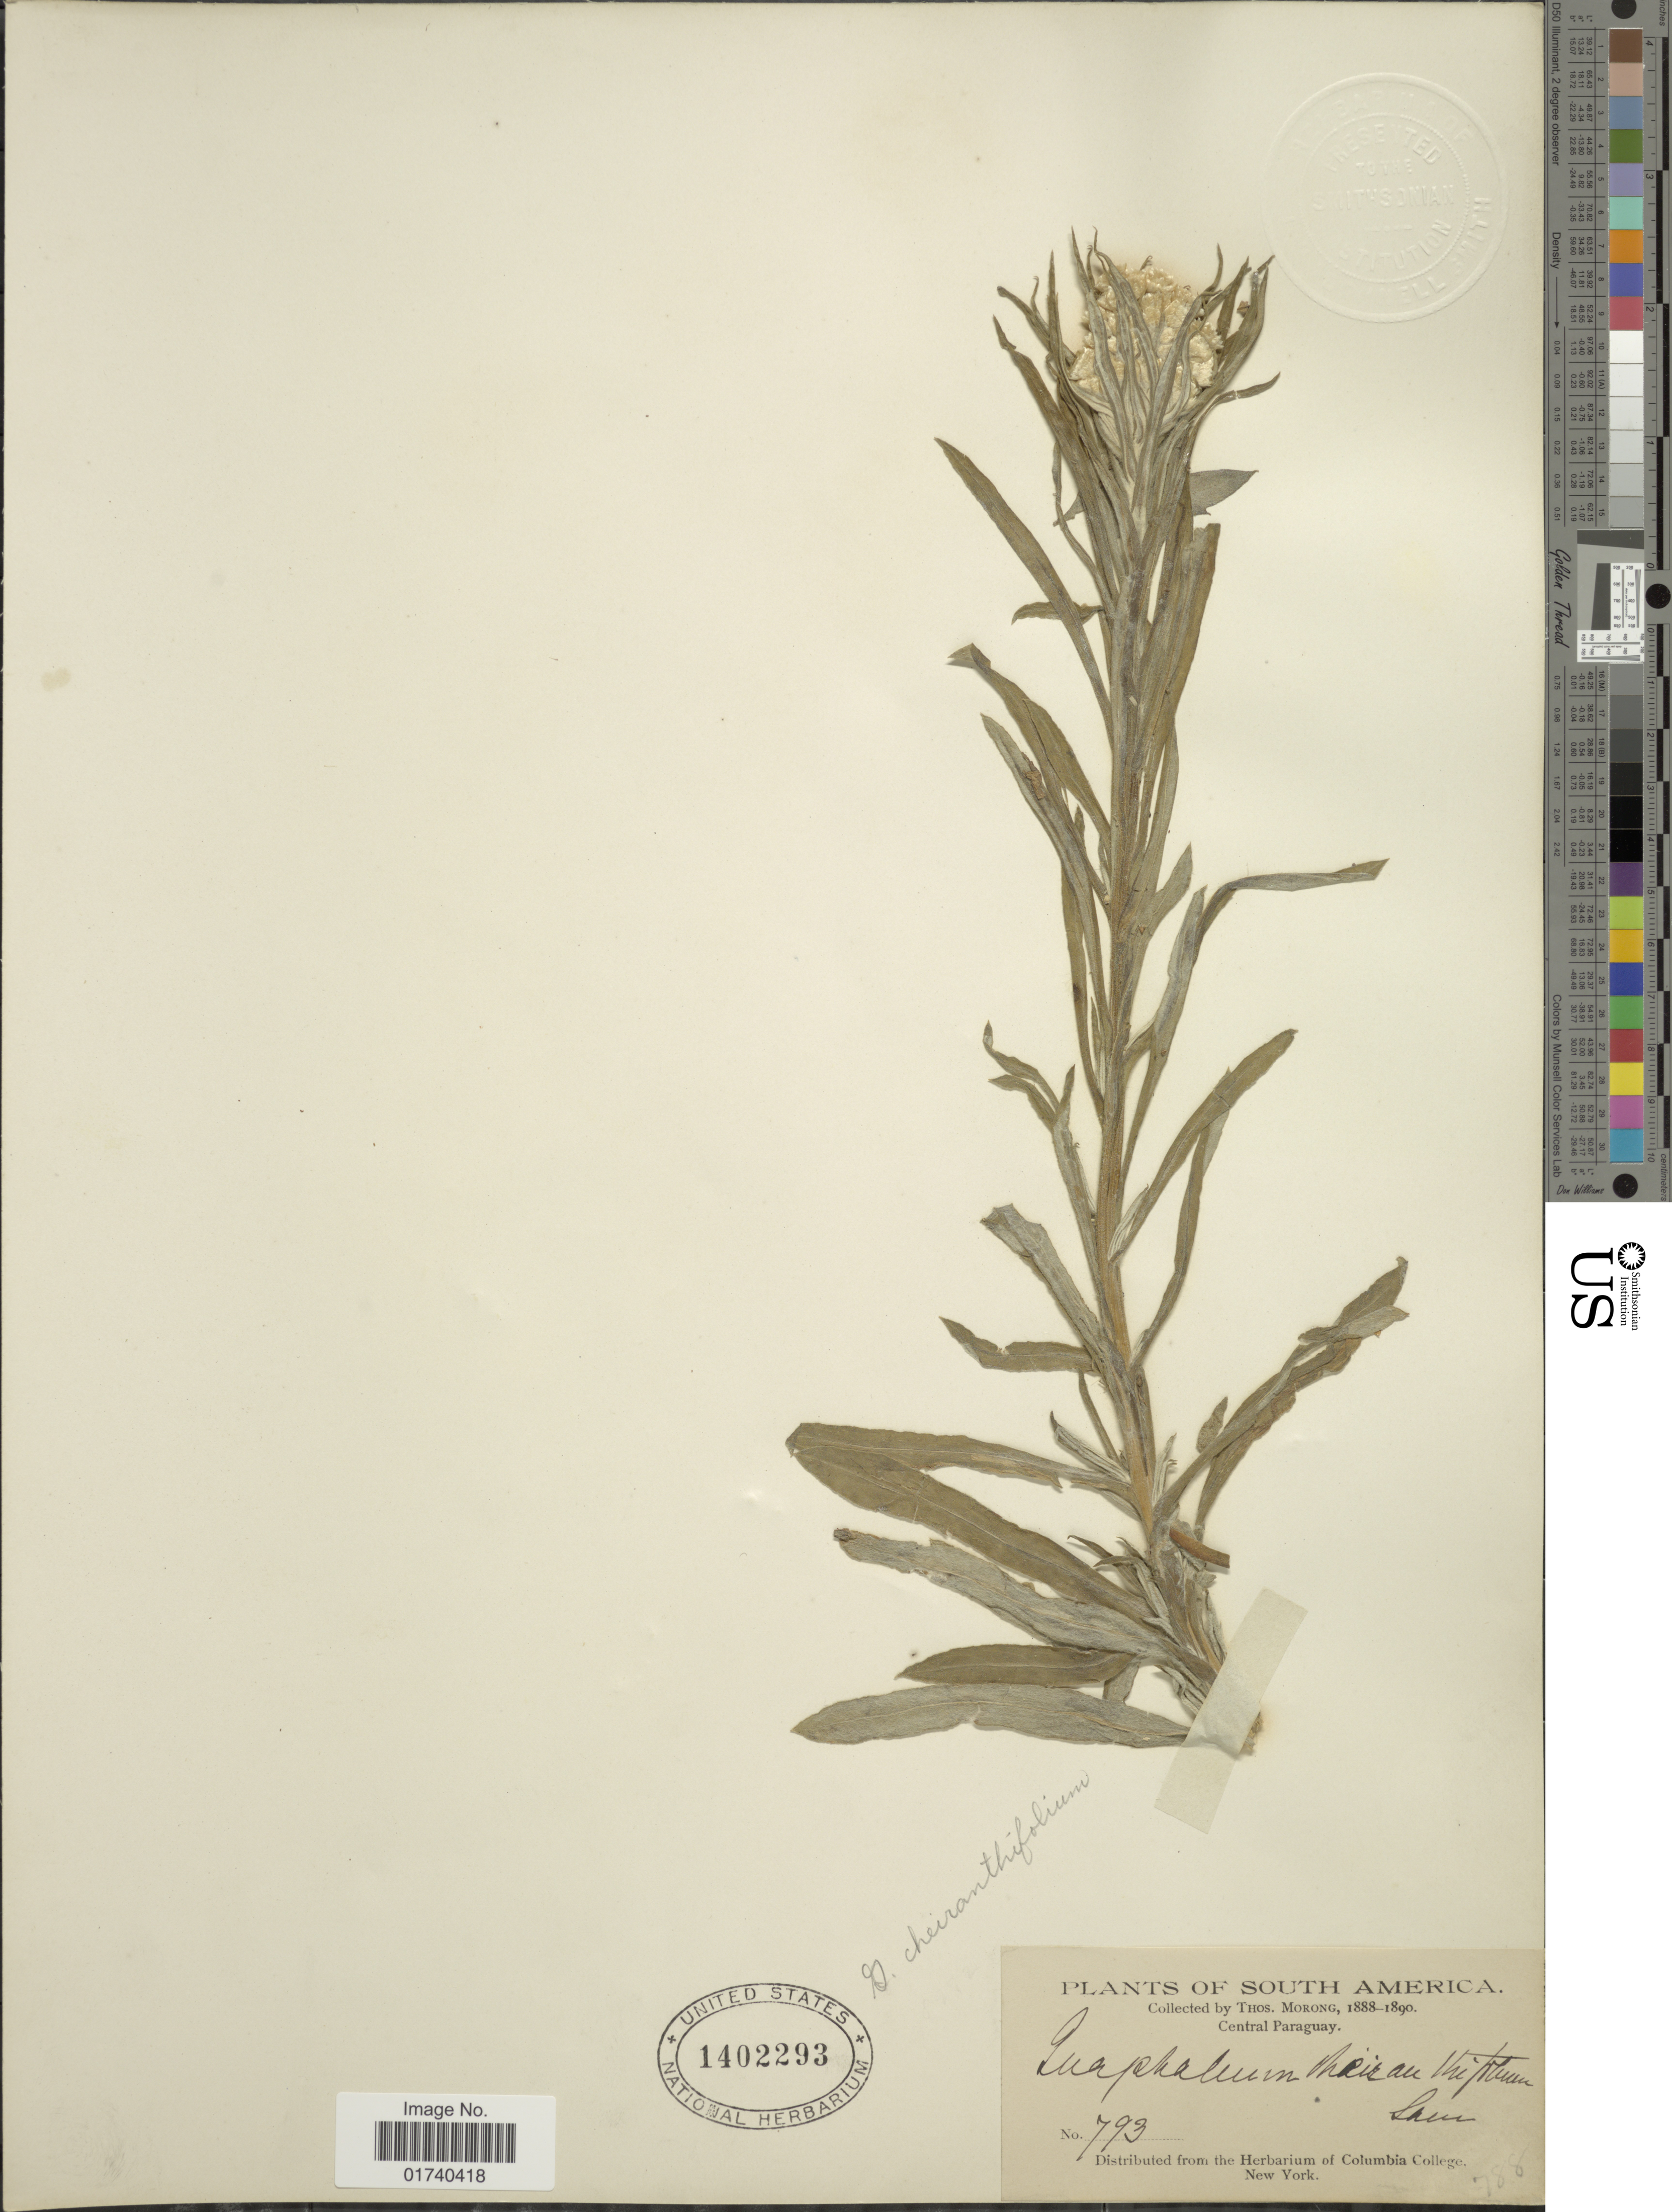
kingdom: Plantae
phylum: Tracheophyta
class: Magnoliopsida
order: Asterales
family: Asteraceae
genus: Pseudognaphalium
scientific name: Pseudognaphalium cheiranthifolium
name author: (Lam.) Hilliard & B.L. Burtt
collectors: ex herb. T. Morong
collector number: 793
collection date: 1888/1890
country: Paraguay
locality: Central Paraguay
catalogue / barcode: US 1402293